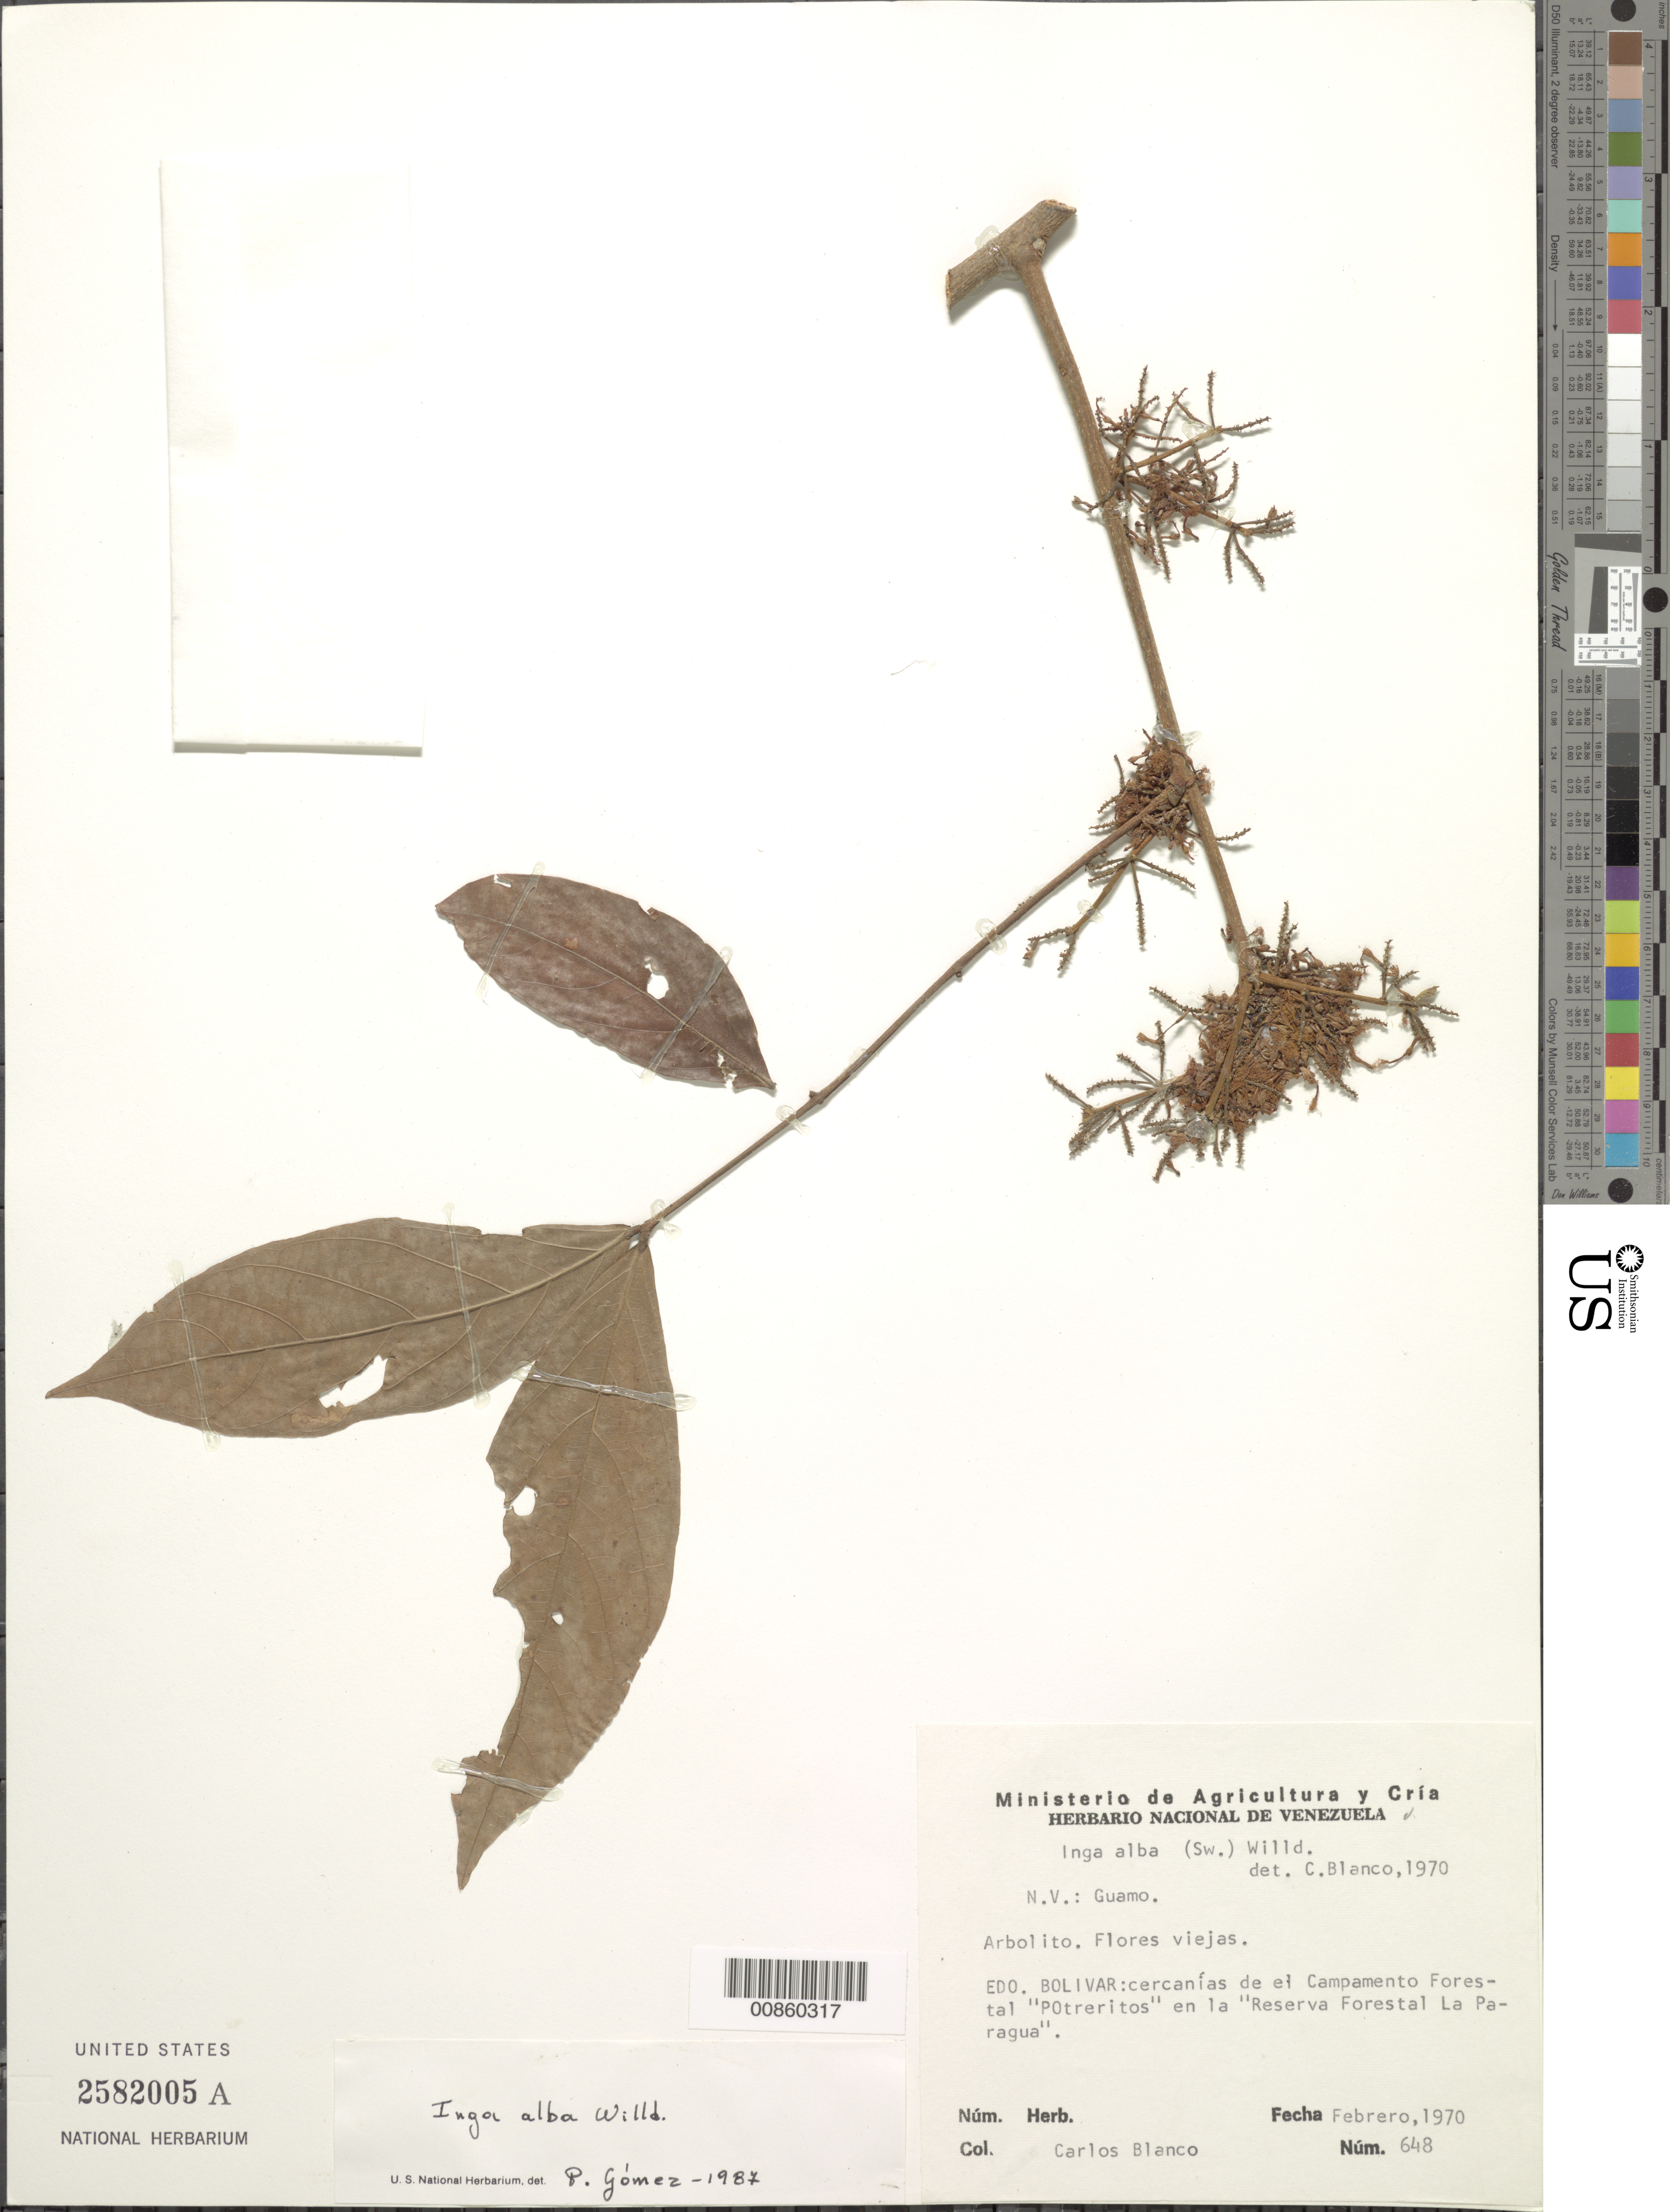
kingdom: Plantae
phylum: Tracheophyta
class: Magnoliopsida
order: Fabales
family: Fabaceae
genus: Inga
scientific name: Inga alba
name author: (Sw.) Willd.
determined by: Gómez, P.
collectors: C. A. Blanco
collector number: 648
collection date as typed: Feb-70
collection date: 1970-02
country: Venezuela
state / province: Bolívar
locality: Reserva Forestal La Paragua, cercanias de el Campamento Forestal "Potreritos"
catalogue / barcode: US 2582005A